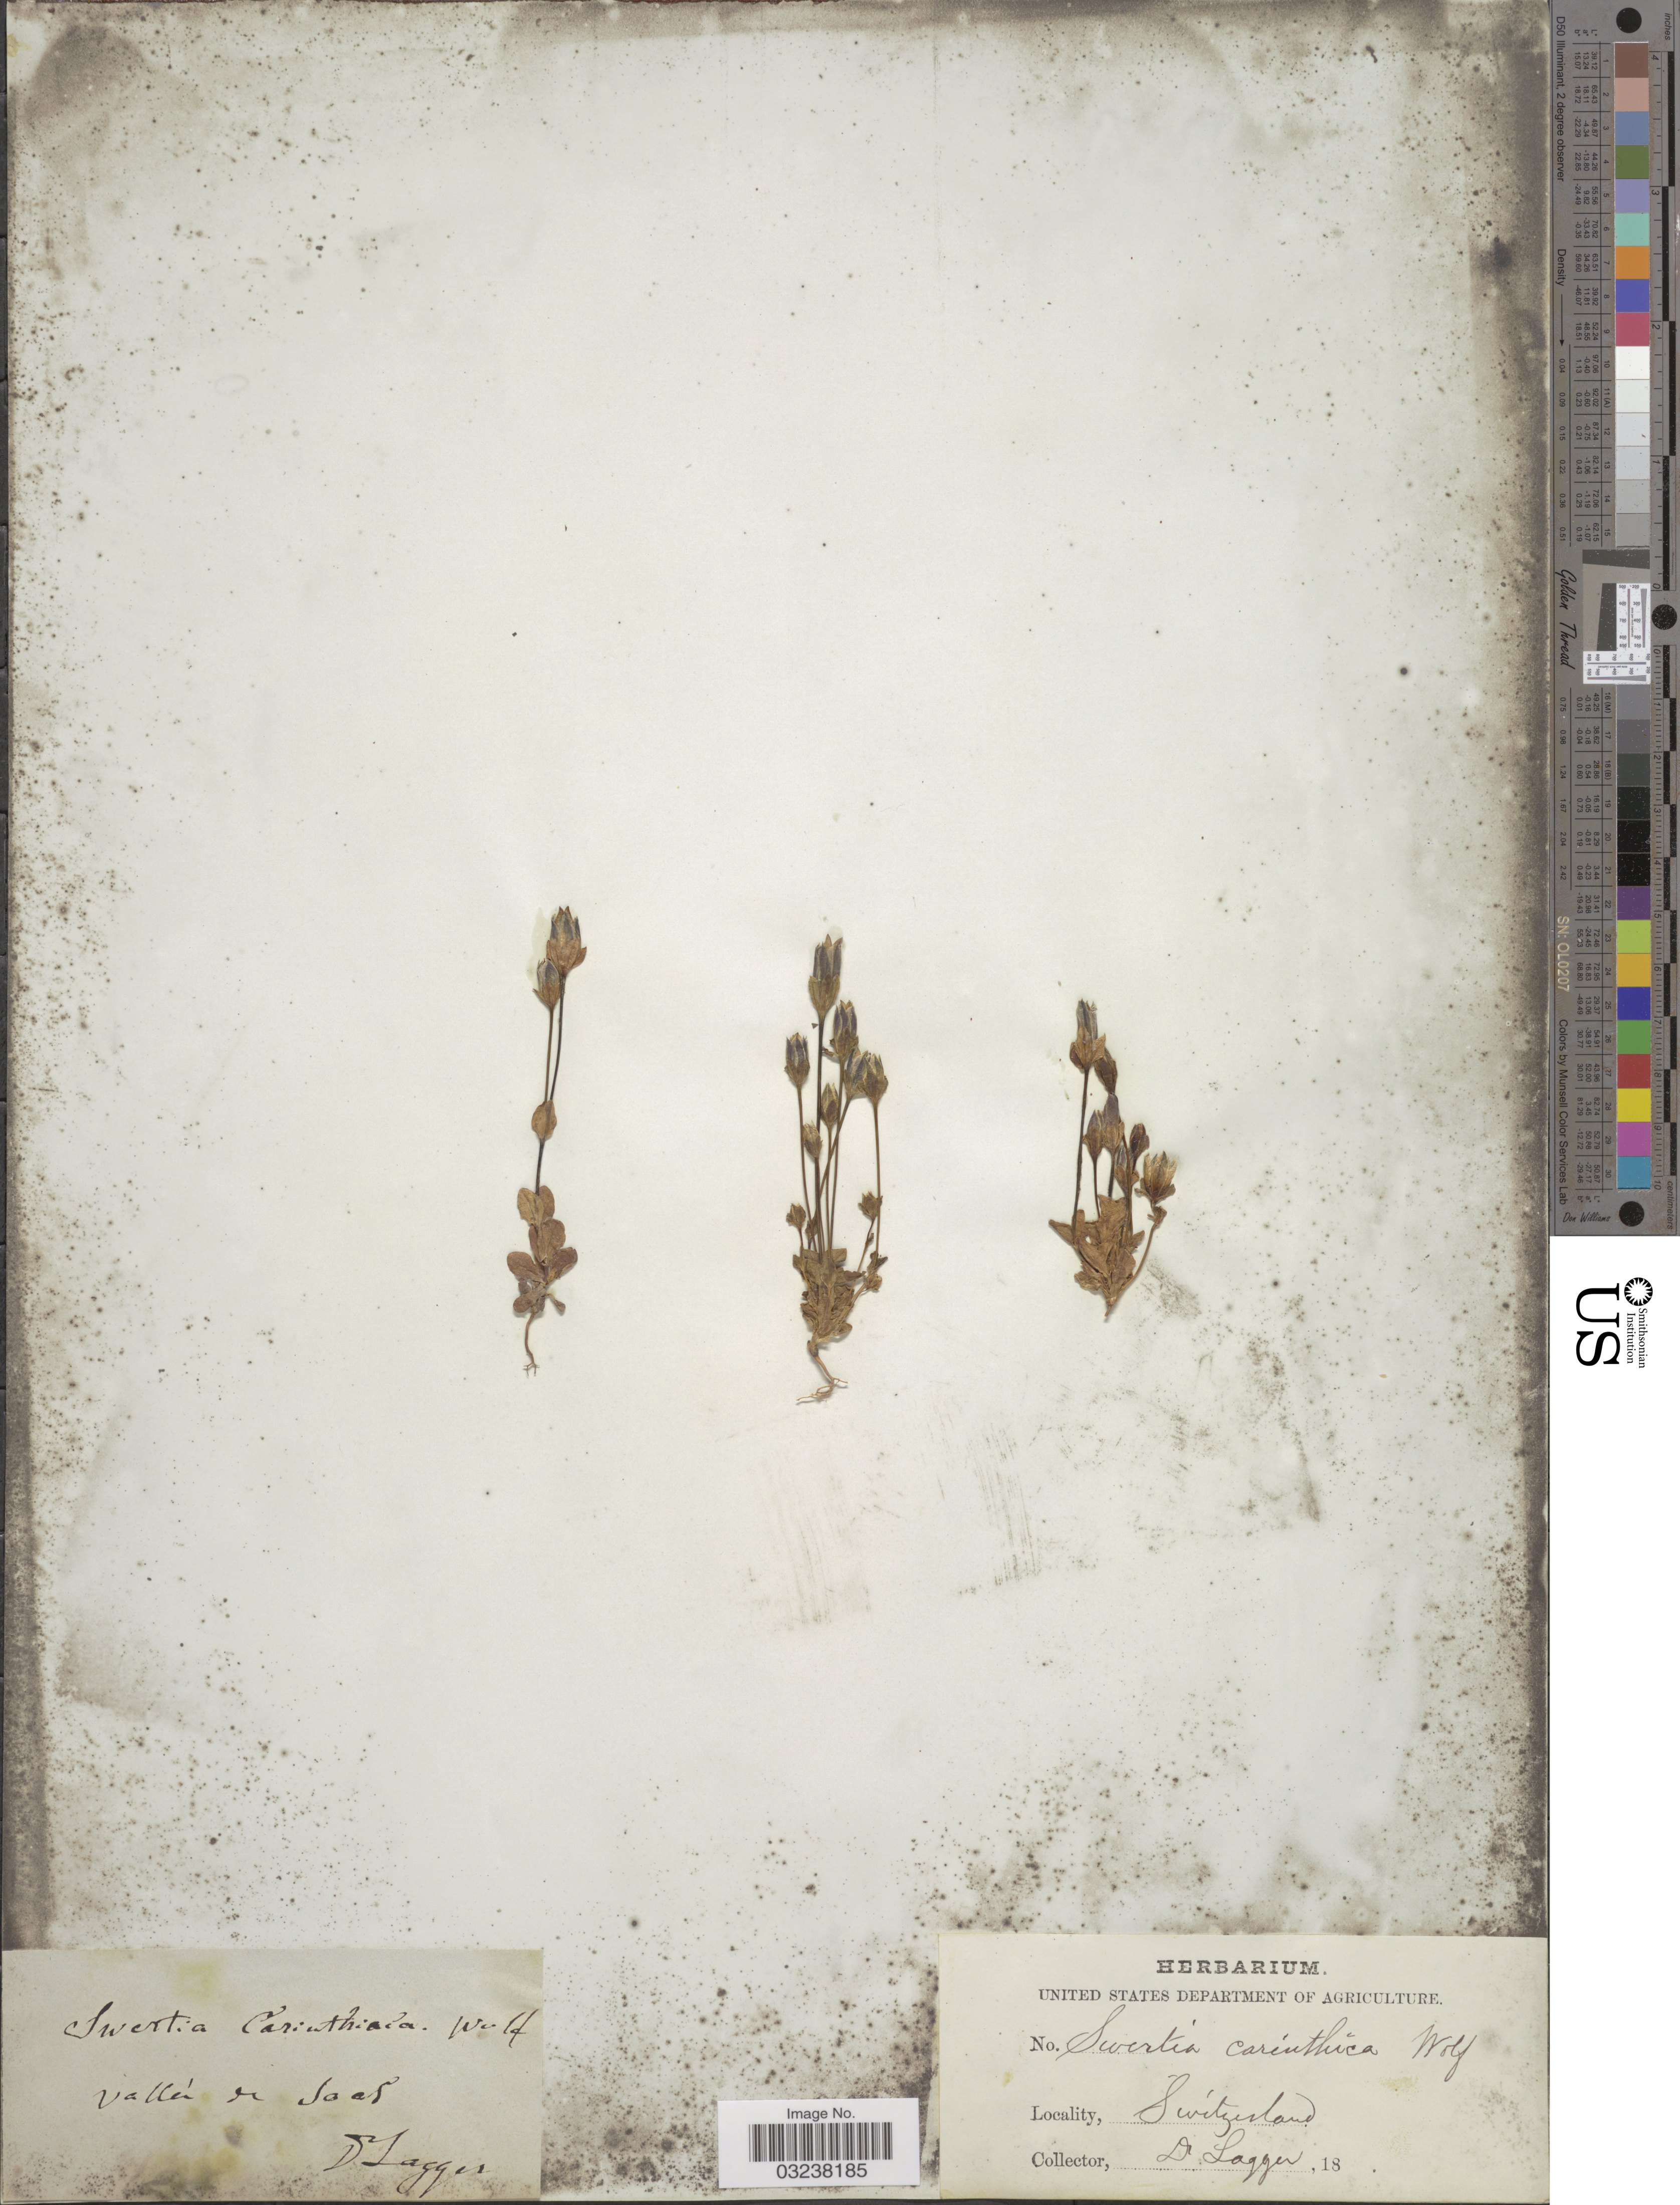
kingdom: Plantae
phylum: Tracheophyta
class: Magnoliopsida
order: Gentianales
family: Gentianaceae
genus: Pleurogyne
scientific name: Pleurogyne carinthiaca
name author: (Wulfen) Griseb.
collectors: F. J. Lagger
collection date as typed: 18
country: Switzerland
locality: Valleé de Saas.